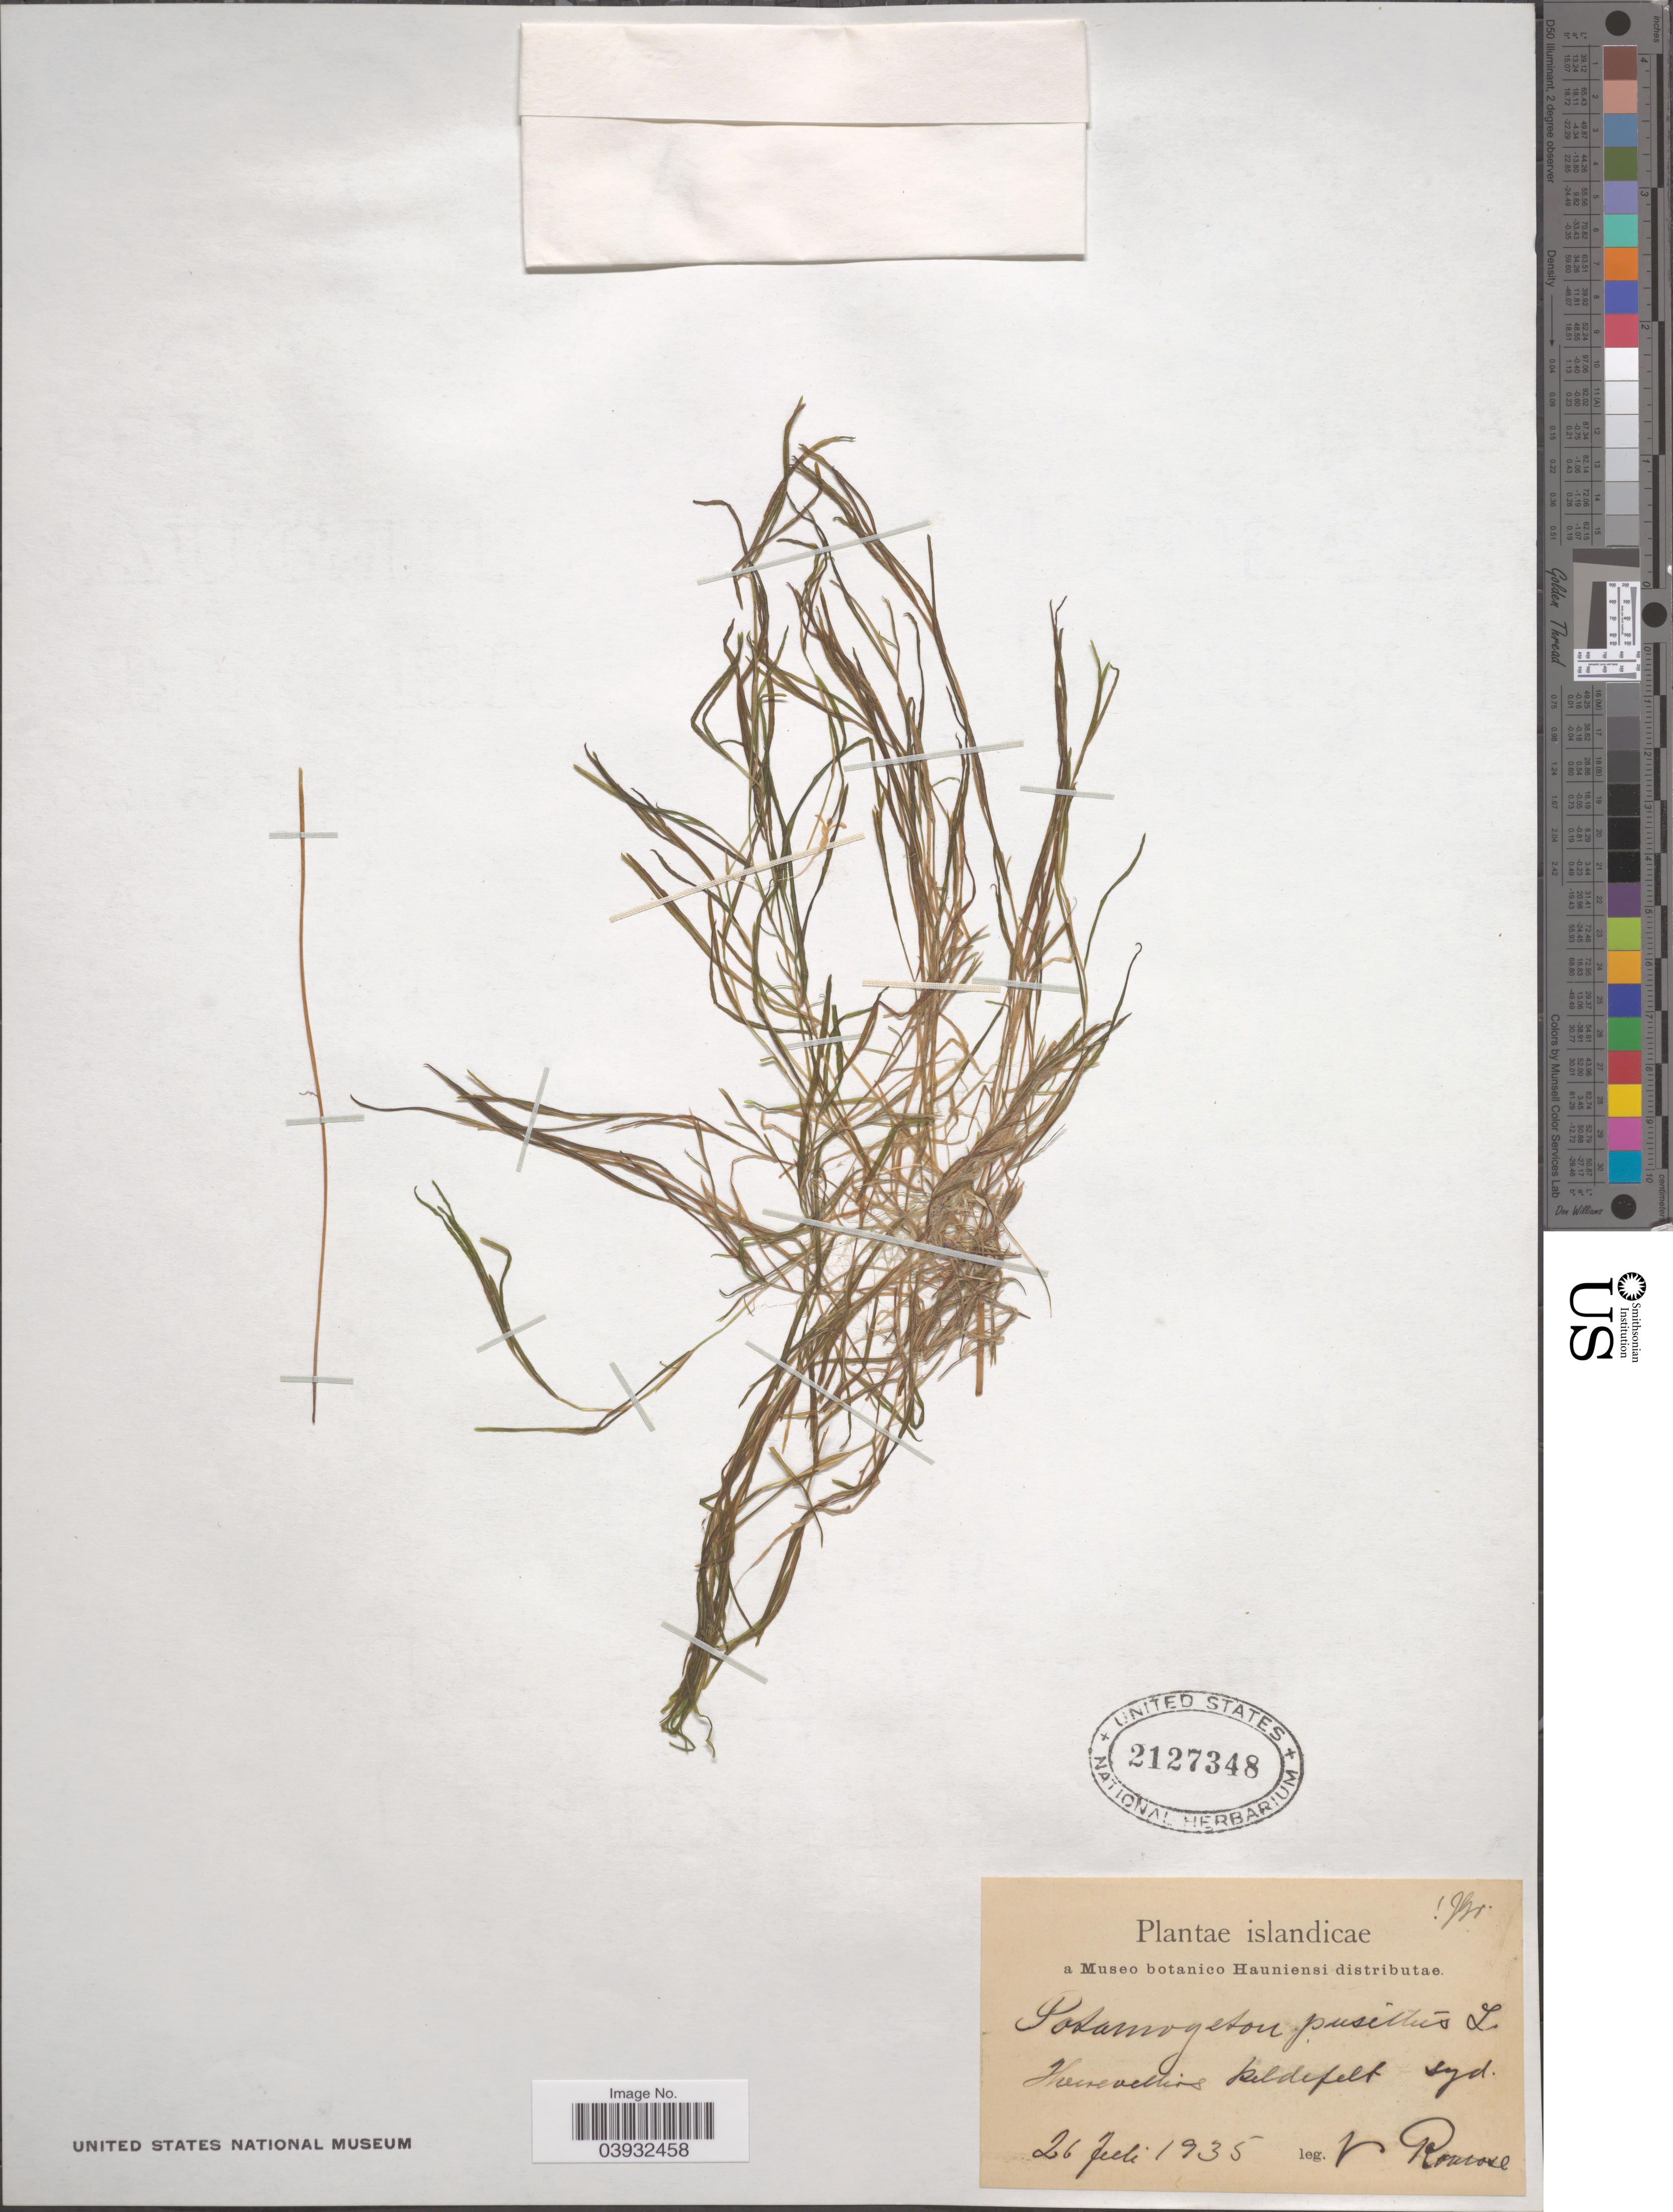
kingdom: Plantae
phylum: Tracheophyta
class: Liliopsida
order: Alismatales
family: Potamogetonaceae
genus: Potamogeton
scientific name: Potamogeton pusillus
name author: L.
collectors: V. Romose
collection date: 1935-07-26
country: Iceland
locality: Islandicae. Theirevellirs [interpreted] kildefelt syd.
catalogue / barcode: US 2127348